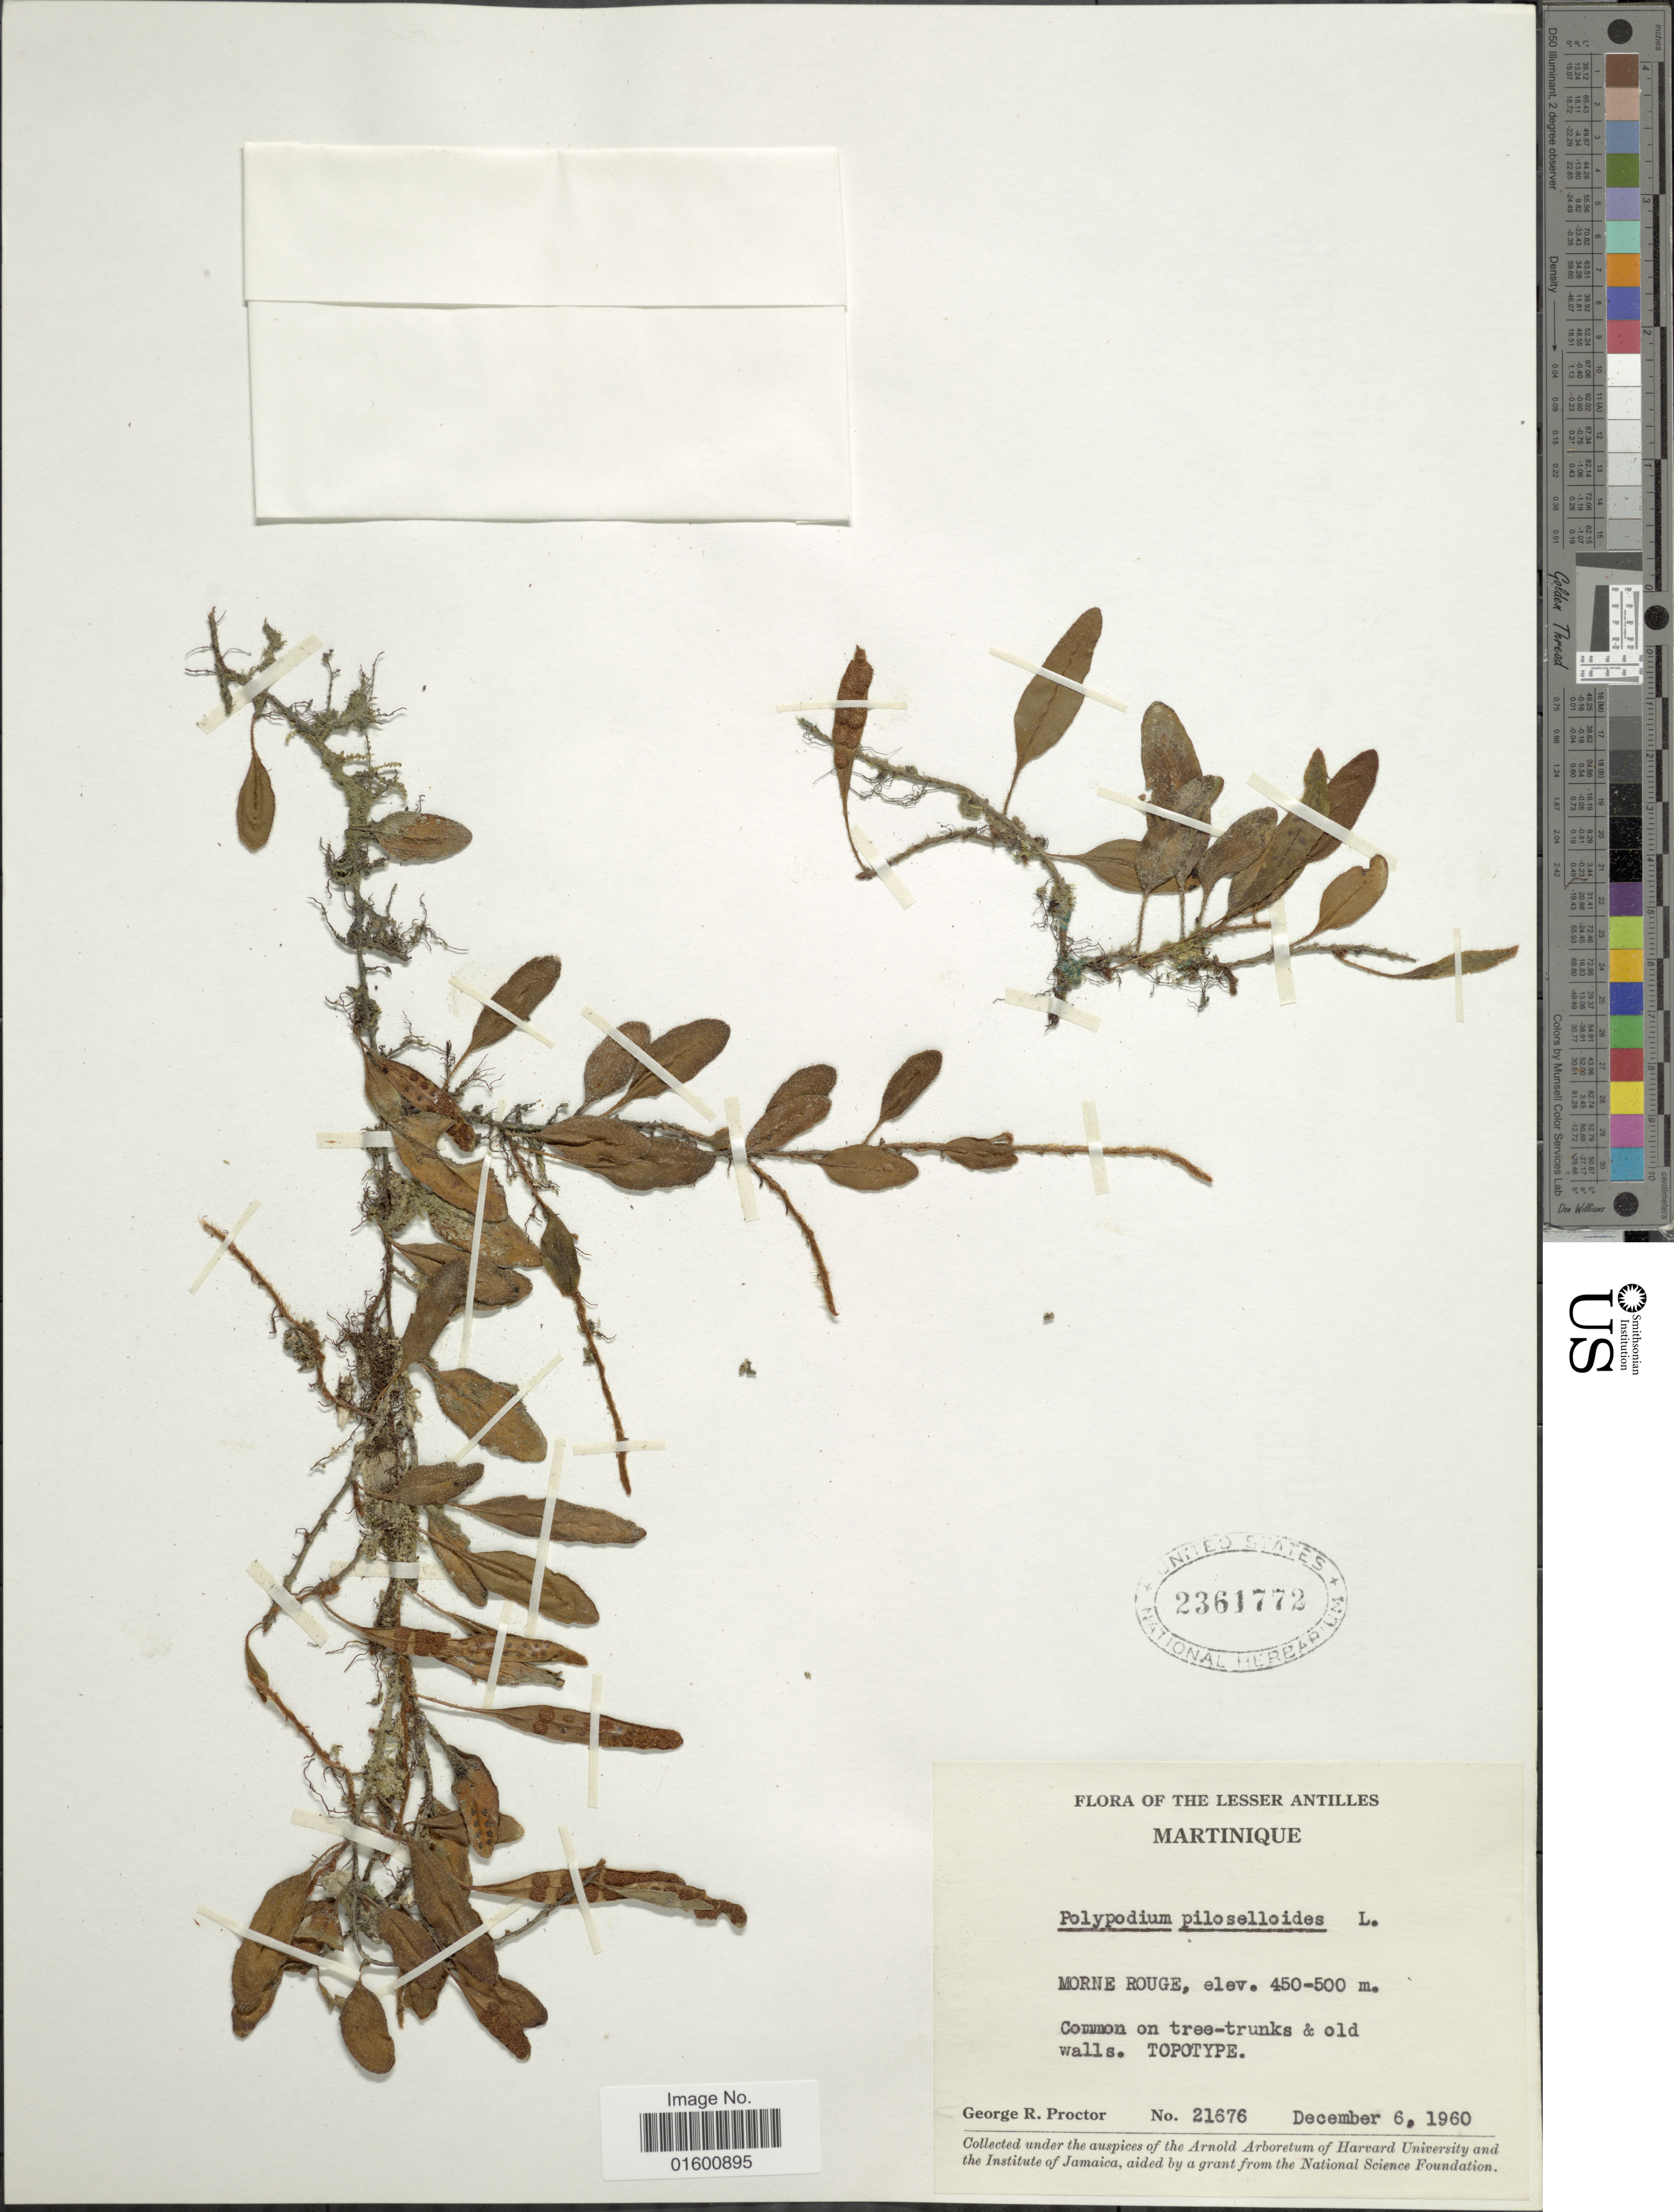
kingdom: Plantae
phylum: Tracheophyta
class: Polypodiopsida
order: Polypodiales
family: Polypodiaceae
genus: Microgramma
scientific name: Microgramma piloselloides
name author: (L.) Copel.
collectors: G. Proctor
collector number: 21676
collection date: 1960-12-06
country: Martinique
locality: The Lesser Antilles, Morne Rouge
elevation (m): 450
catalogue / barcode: US 2361772